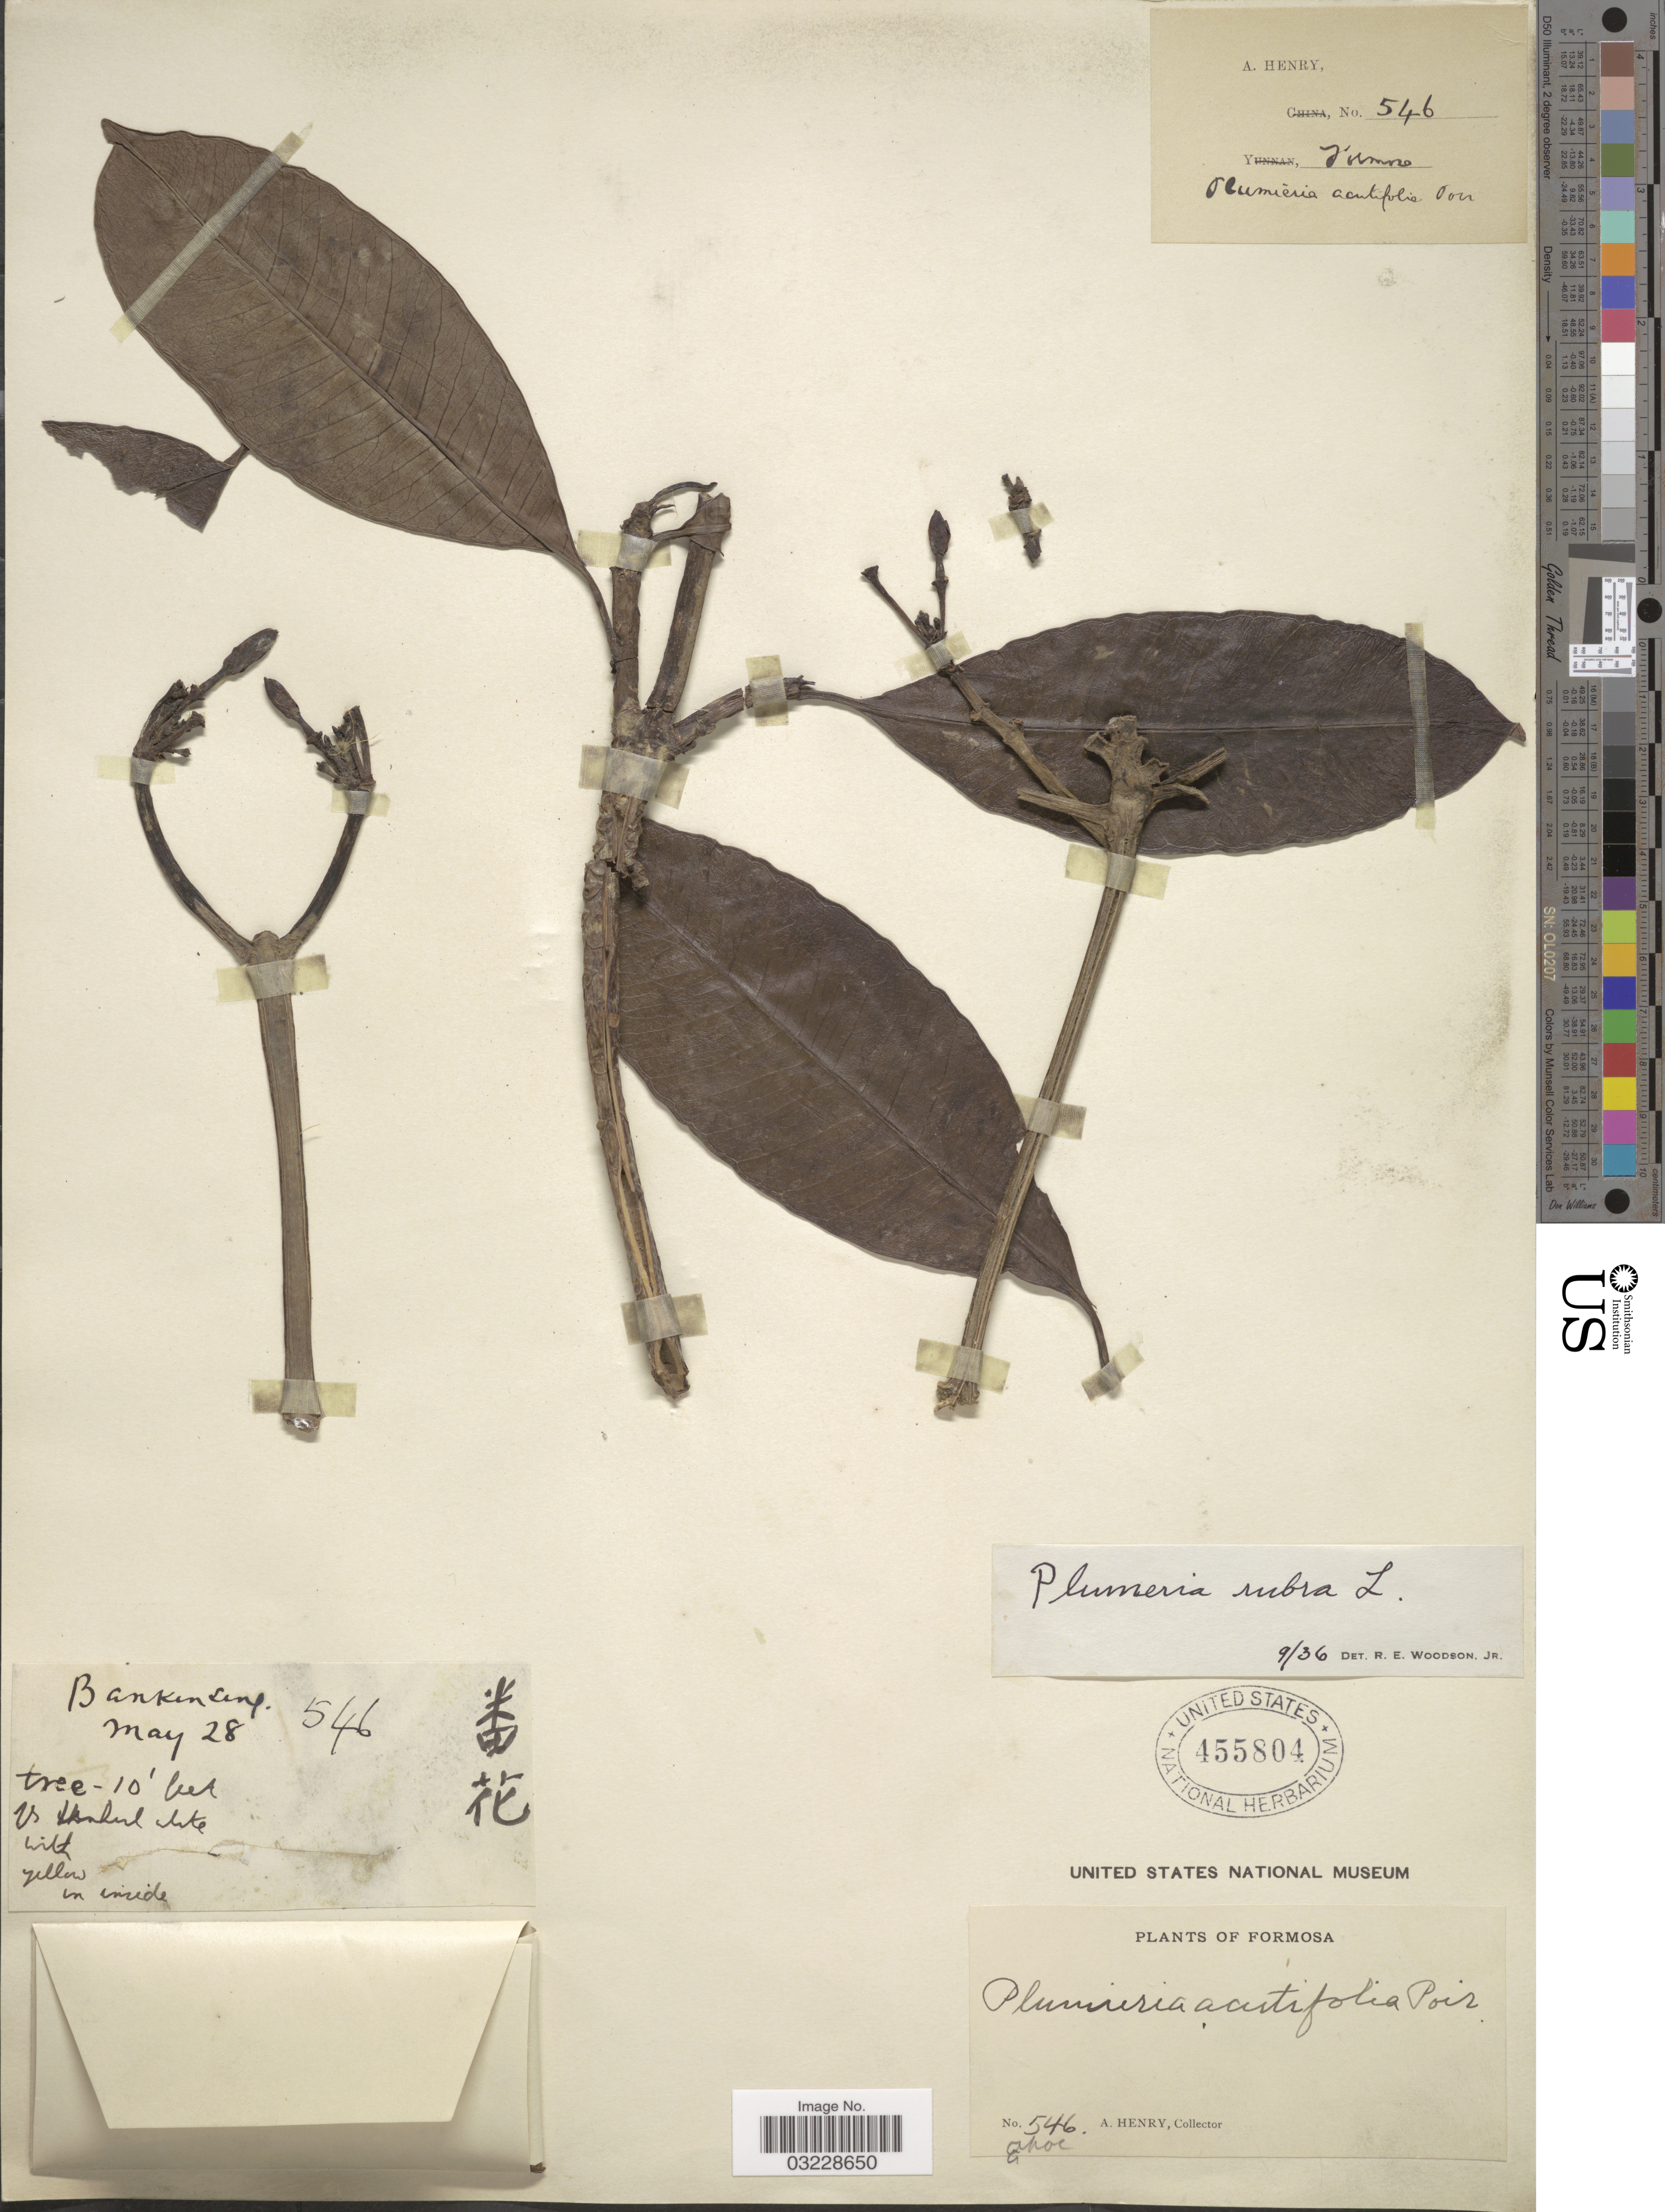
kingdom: Plantae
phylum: Tracheophyta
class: Magnoliopsida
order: Gentianales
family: Apocynaceae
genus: Plumeria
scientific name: Plumeria rubra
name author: L.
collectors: A. Henry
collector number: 546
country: Taiwan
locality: Formosa, Bankenseng.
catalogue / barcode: US 455804